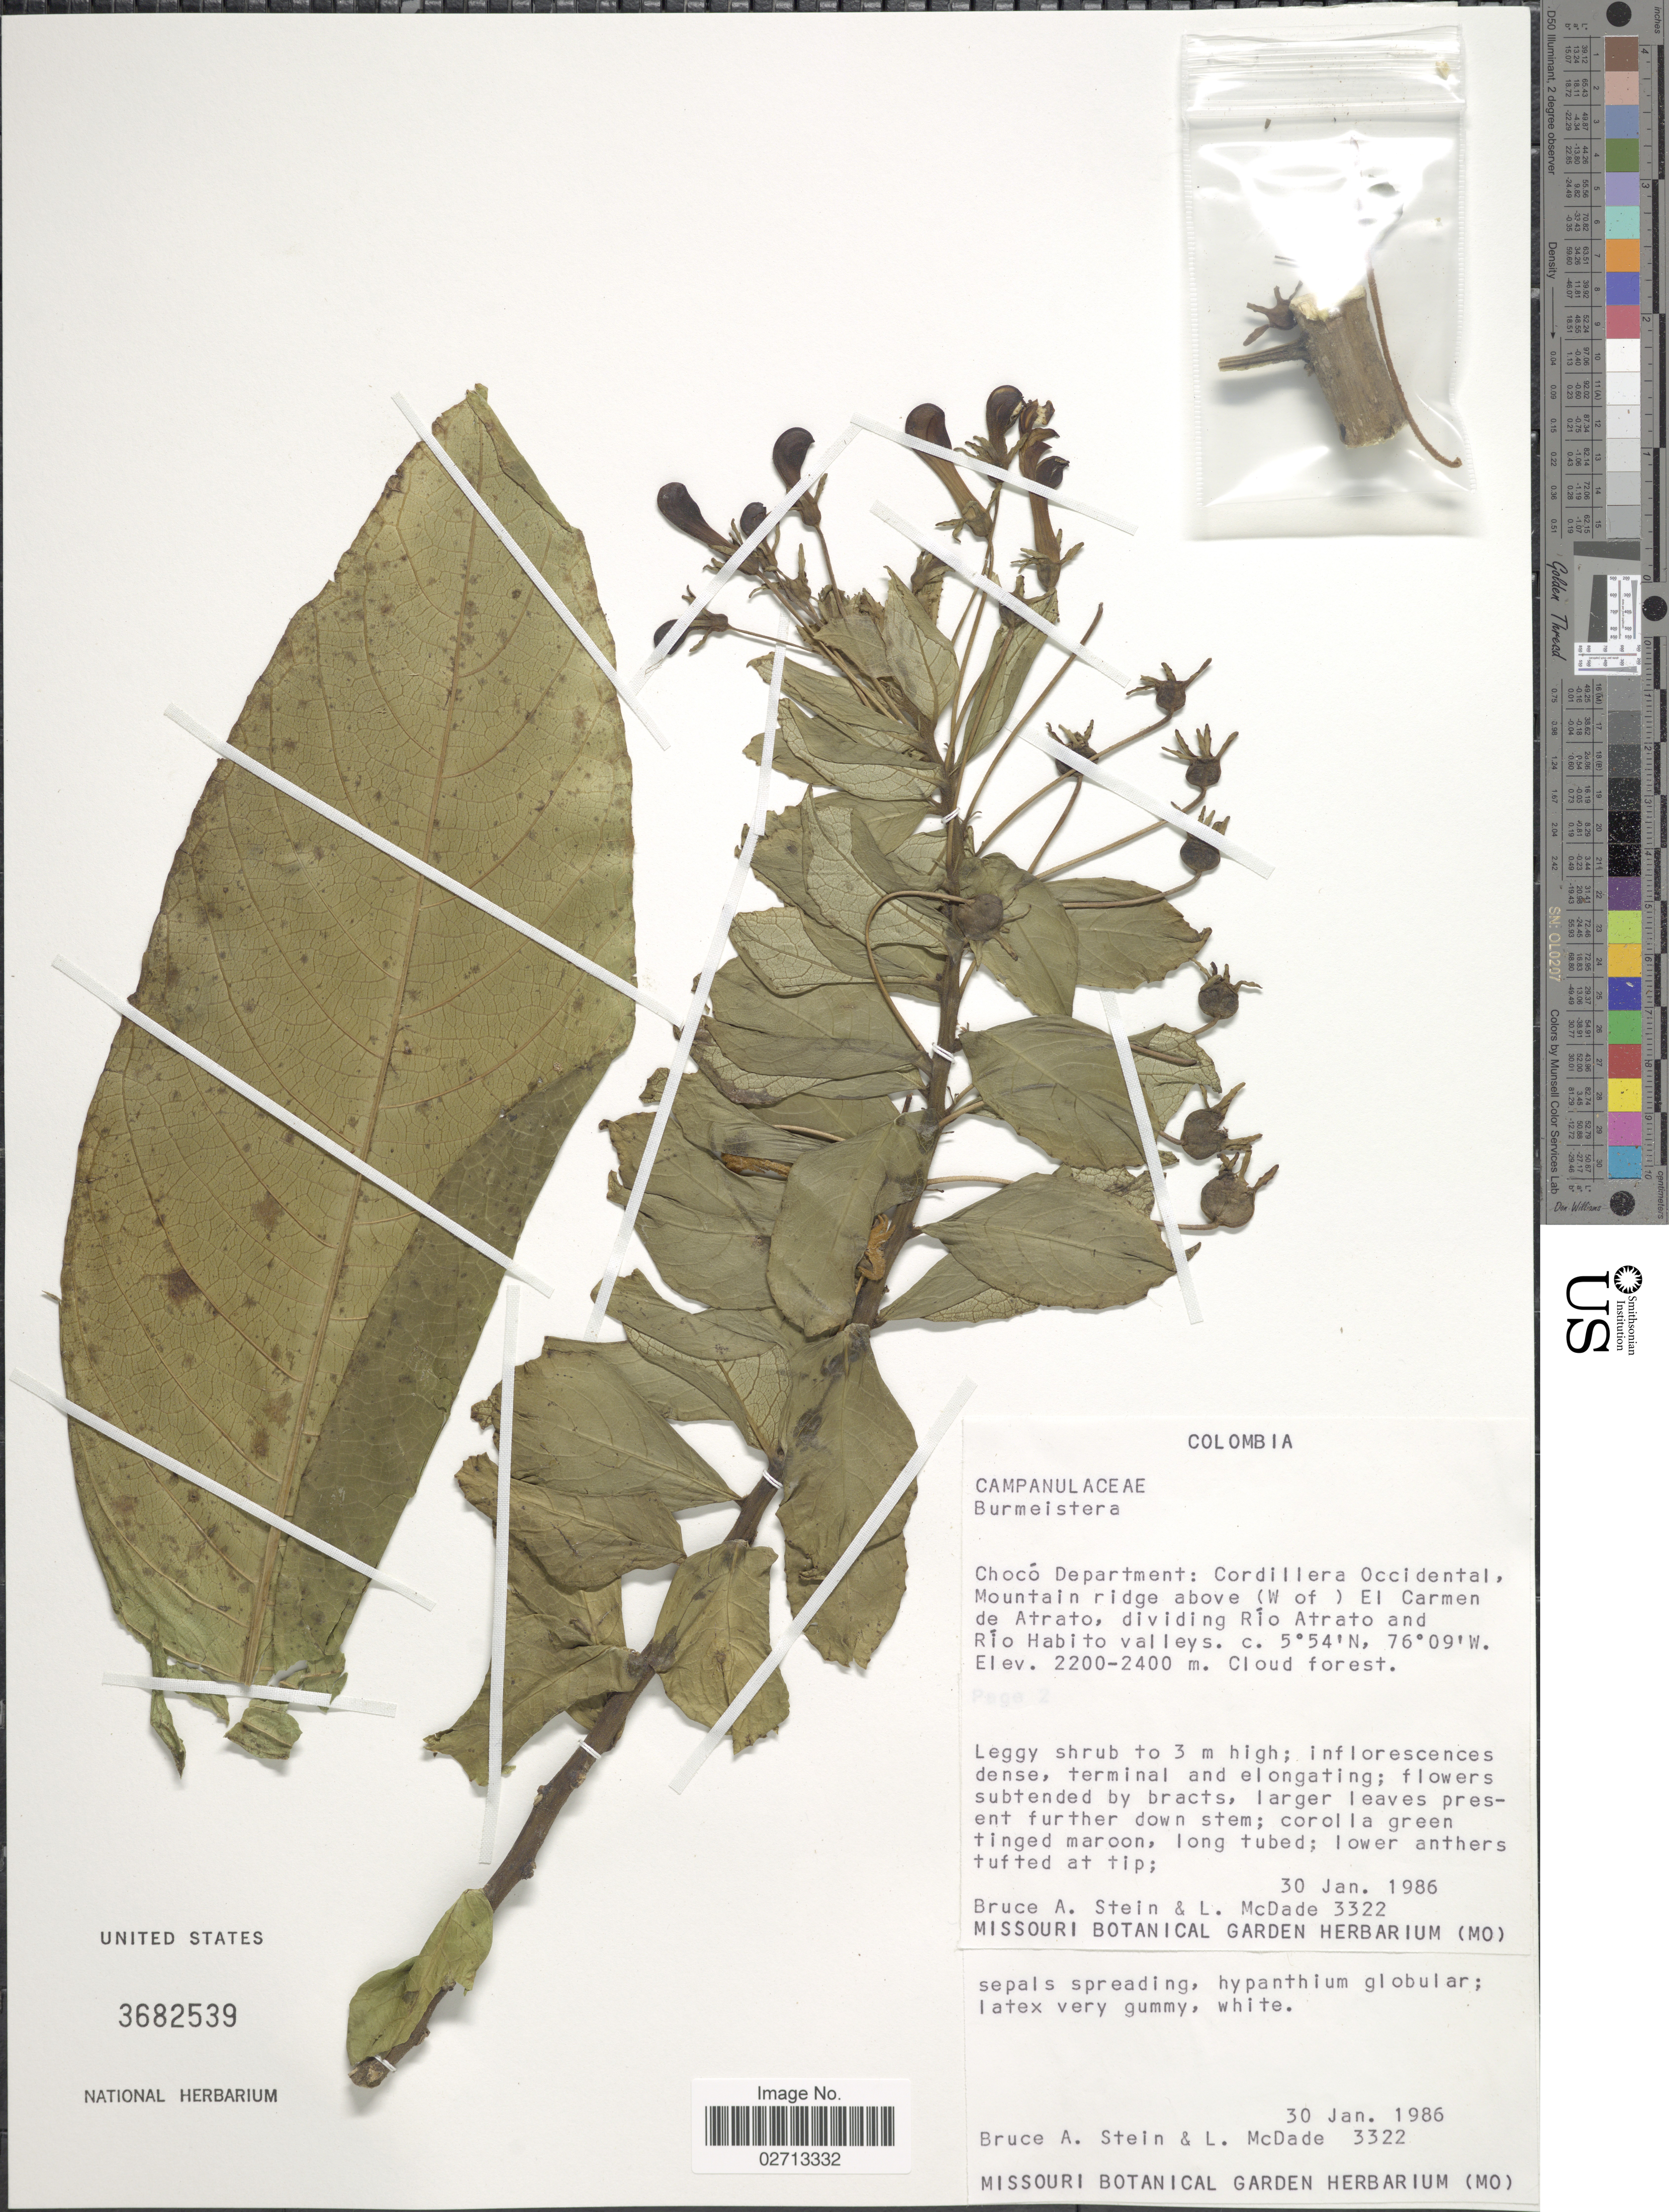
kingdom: Plantae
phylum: Tracheophyta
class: Magnoliopsida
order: Asterales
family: Campanulaceae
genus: Burmeistera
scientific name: Burmeistera sp.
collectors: B. A. Stein & L. McDade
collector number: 3322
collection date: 1986-01-30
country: Colombia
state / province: Chocó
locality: Chocó Department: Cordillera Occidental, Mountain ridge above (W of) El Carmen de Atrato, dividing Río Atrato and Río Habito valleys.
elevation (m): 2200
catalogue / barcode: US 3682539